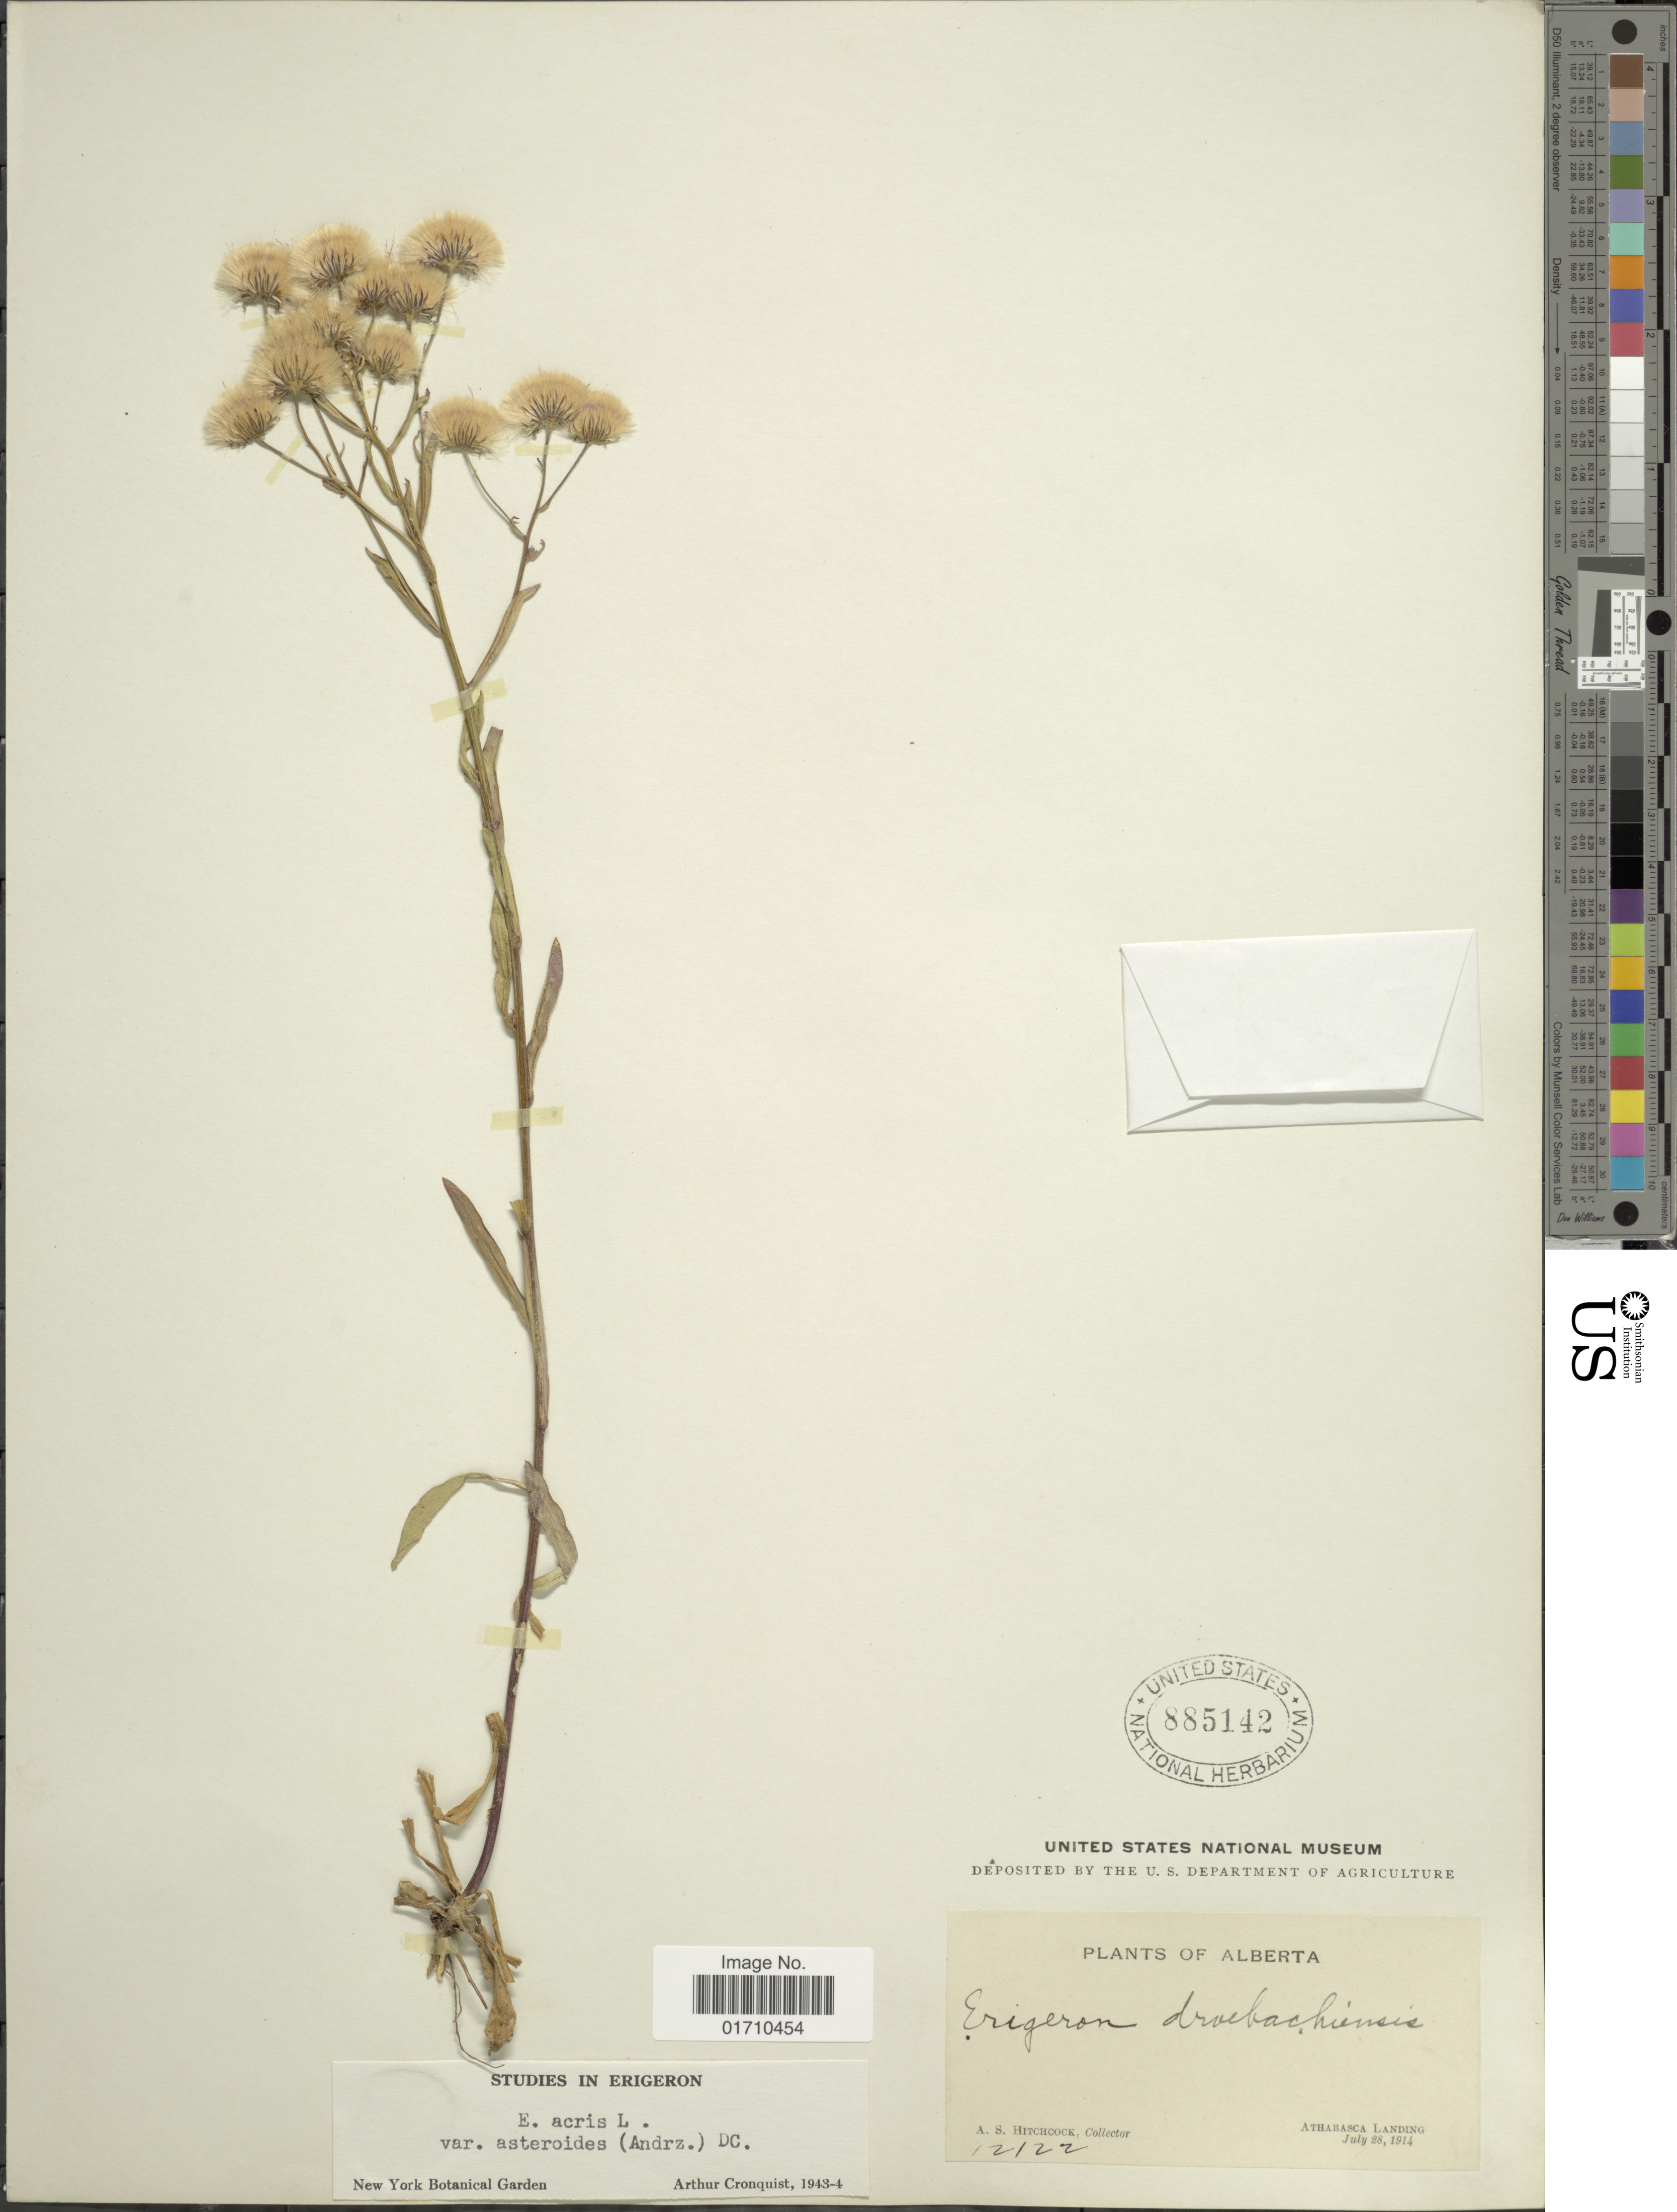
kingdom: Plantae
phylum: Tracheophyta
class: Magnoliopsida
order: Asterales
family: Asteraceae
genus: Erigeron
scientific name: Erigeron acris var. asteroides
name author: (Andrz.) DC.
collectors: A. S. Hitchcock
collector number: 12122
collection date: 1914-07-28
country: Canada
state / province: Alberta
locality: Athabasca Landing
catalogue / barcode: US 885142